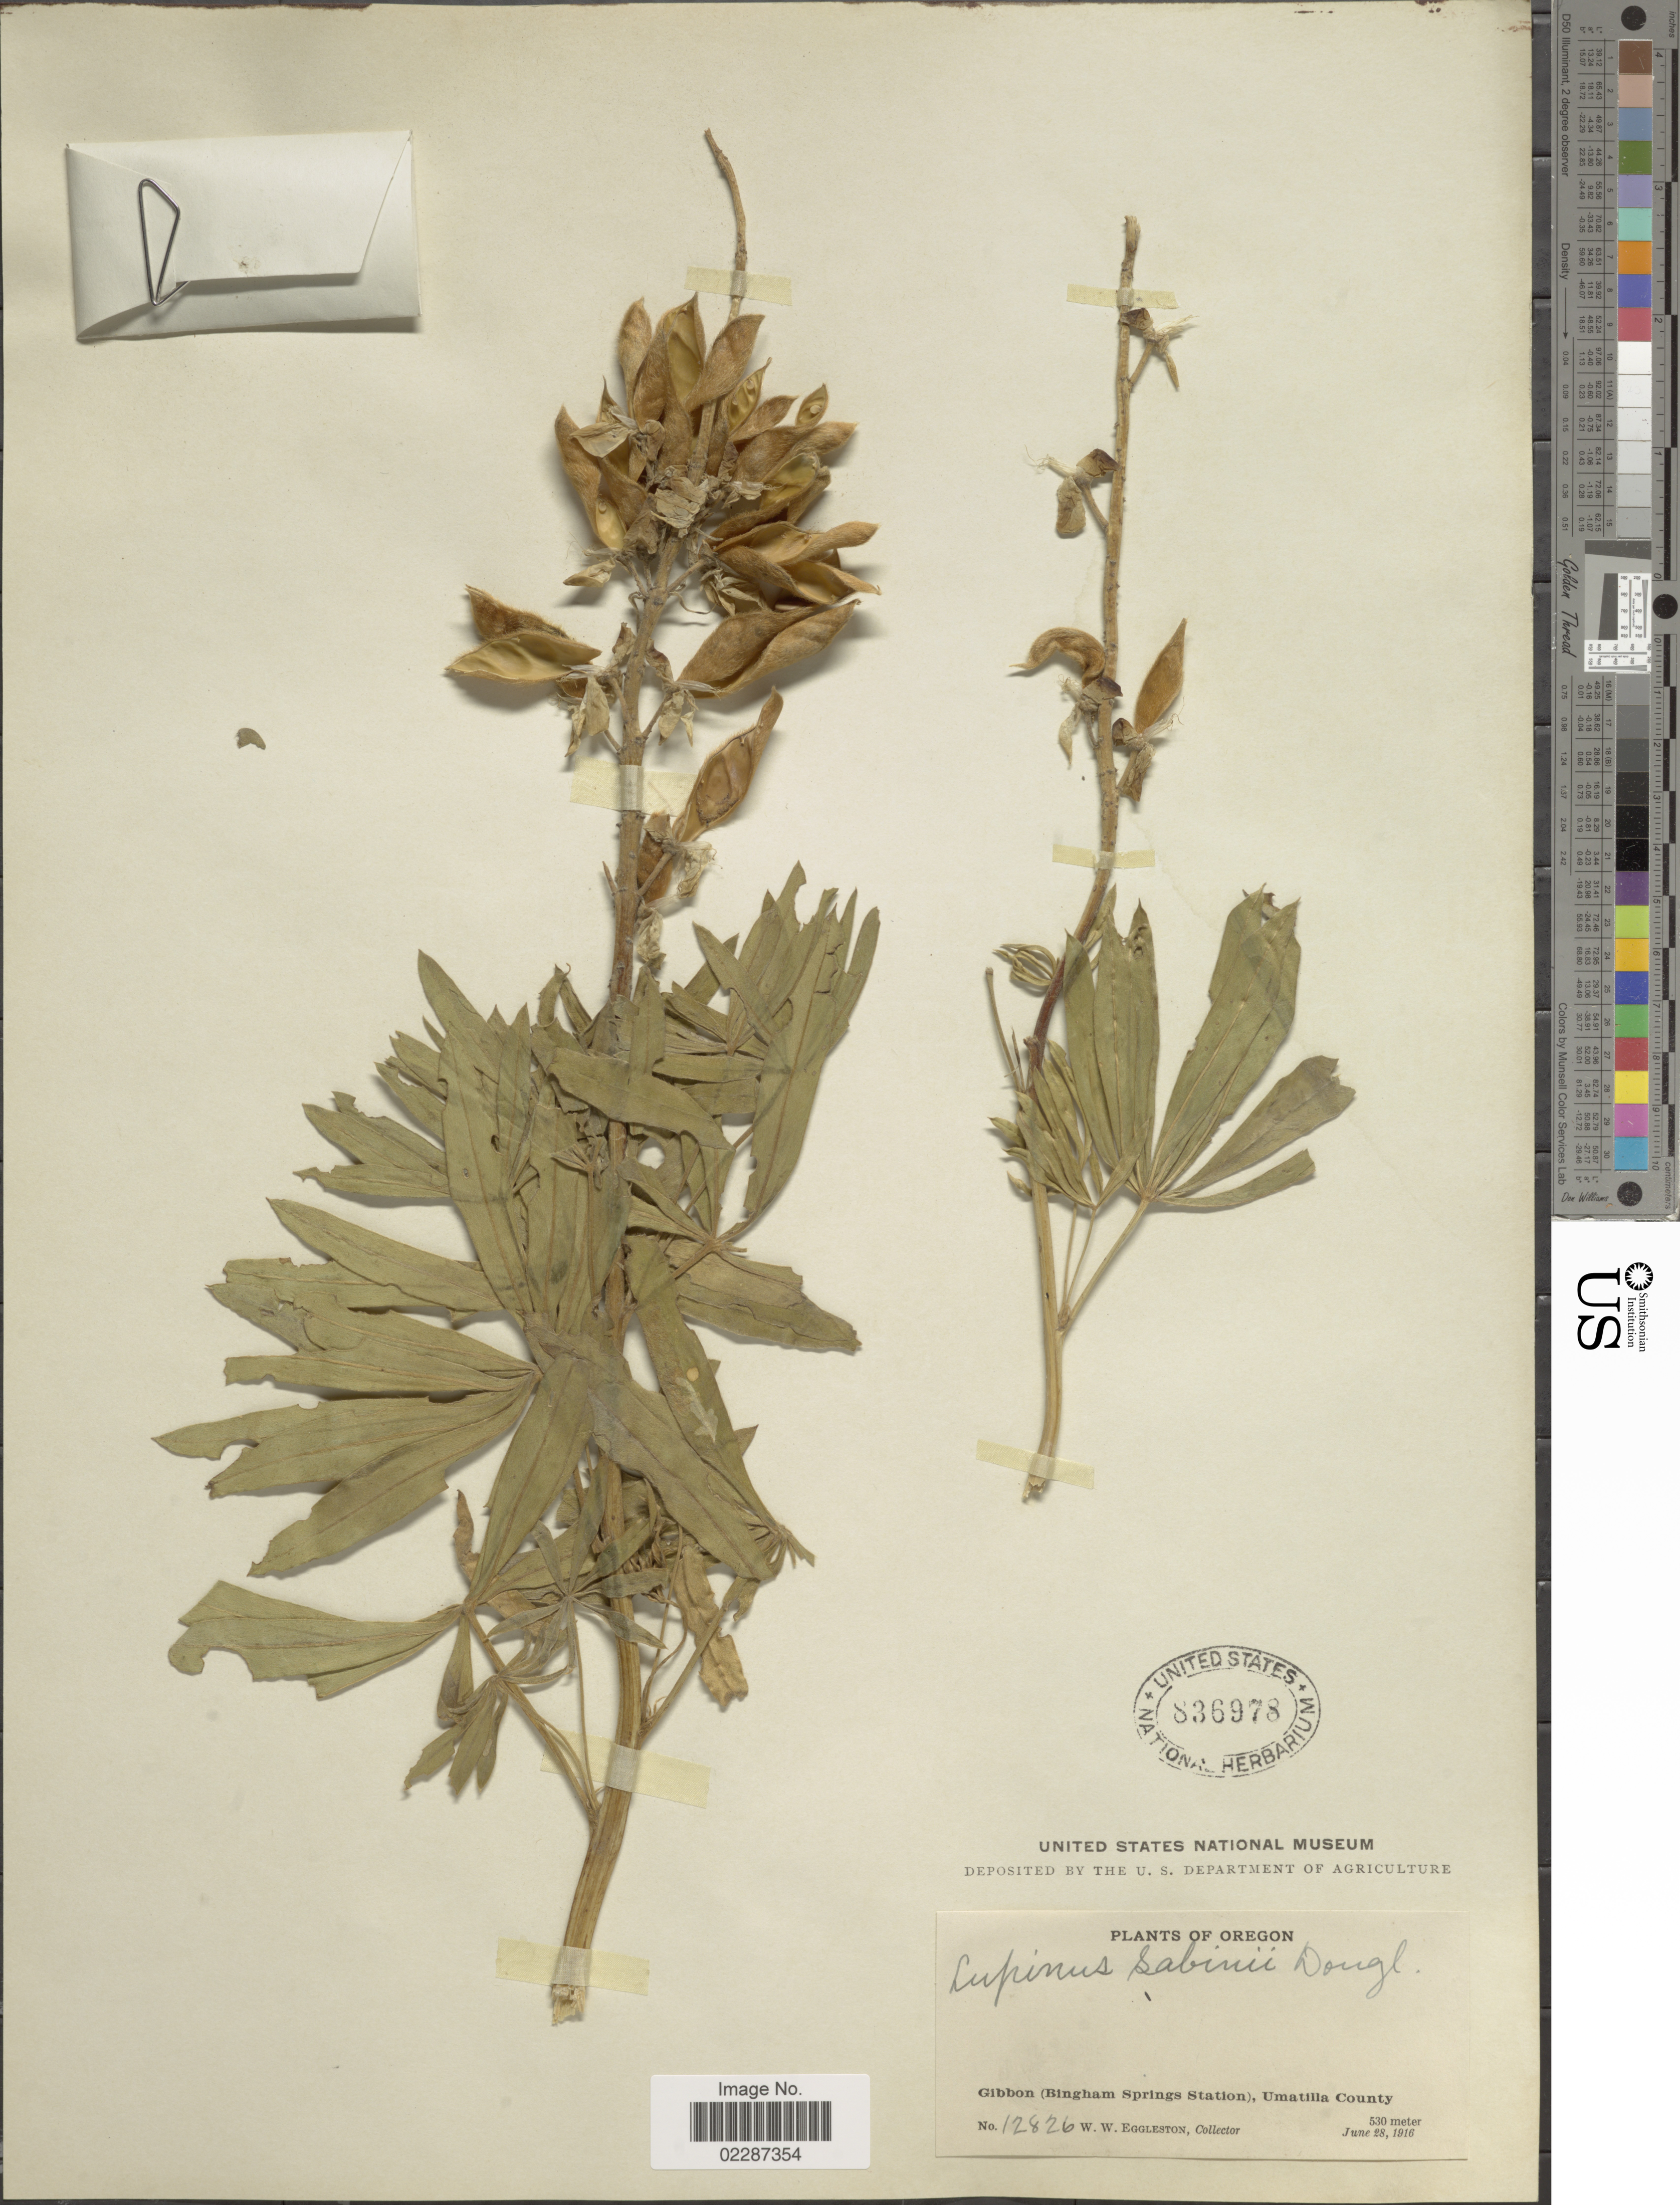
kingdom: Plantae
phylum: Tracheophyta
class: Magnoliopsida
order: Fabales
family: Fabaceae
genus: Lupinus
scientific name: Lupinus sabinii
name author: Douglas ex Hook.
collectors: W. W. Eggleston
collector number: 12826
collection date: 1916-06-28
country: United States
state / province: Oregon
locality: Gibbon (Bingham Springs Station), Umatilla County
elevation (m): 530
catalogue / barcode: US 836978